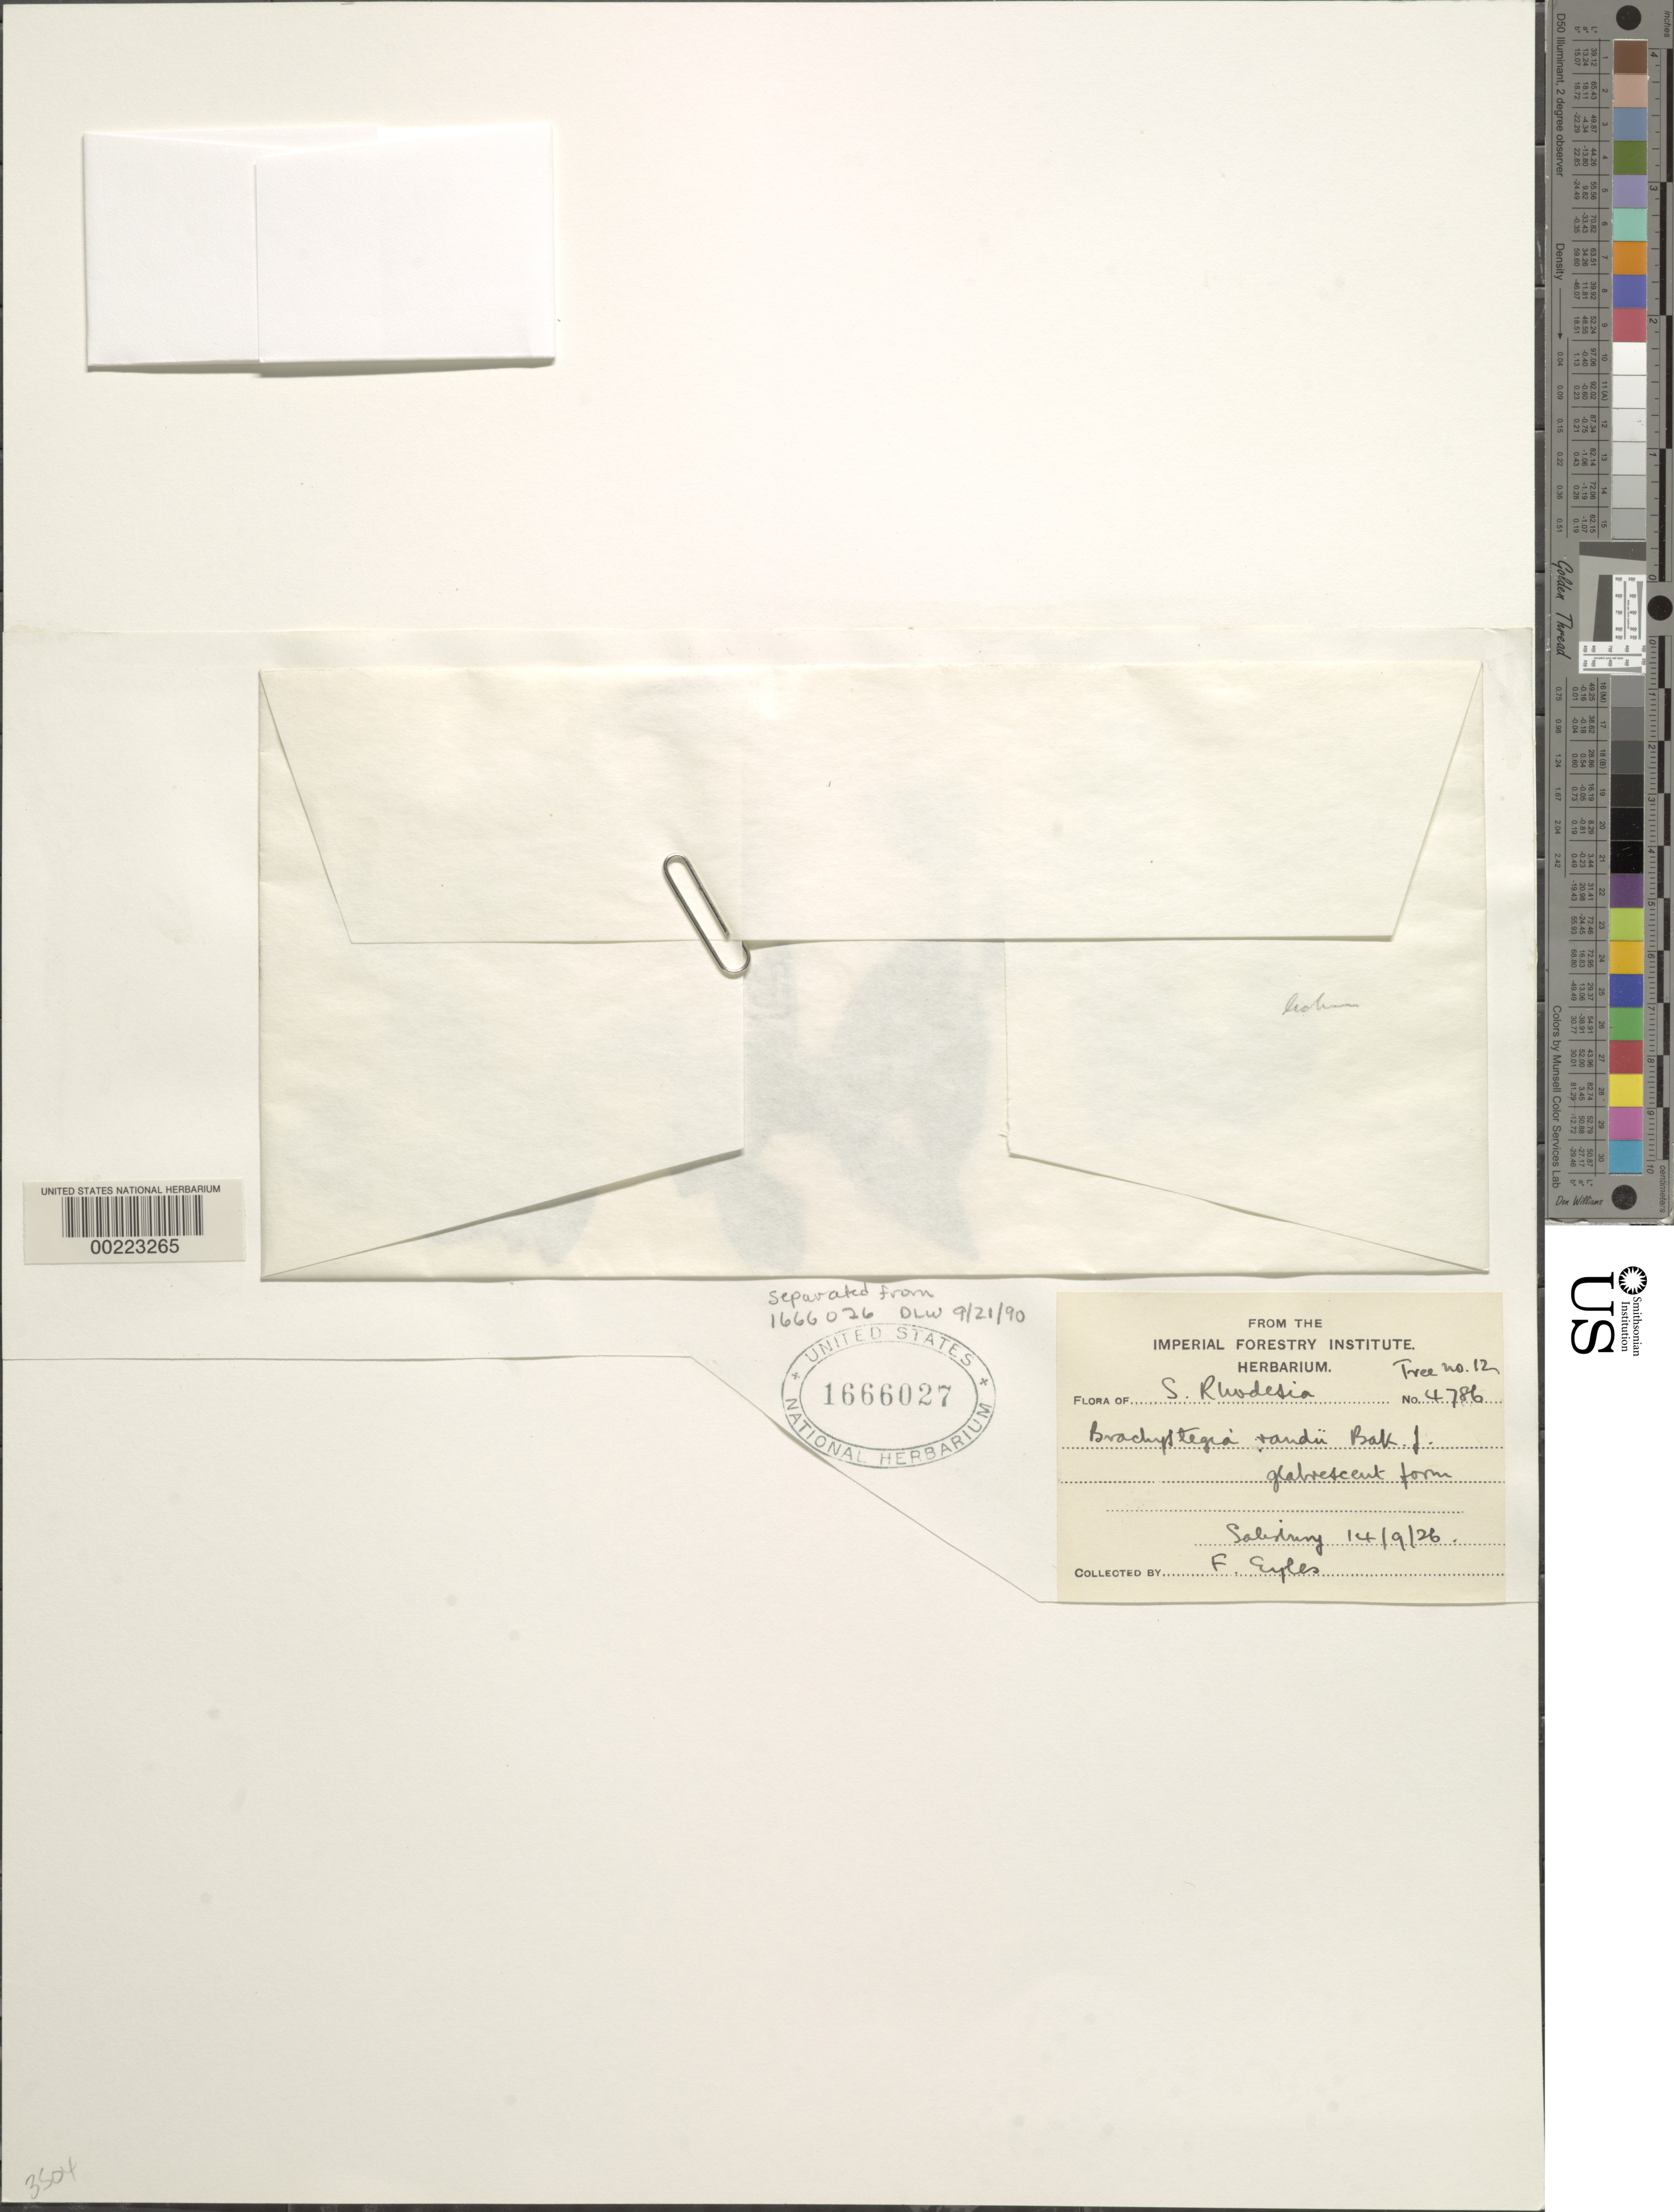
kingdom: Plantae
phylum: Tracheophyta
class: Magnoliopsida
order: Fabales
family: Fabaceae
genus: Brachystegia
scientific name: Brachystegia randii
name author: Baker f.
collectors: F. Eyles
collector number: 4786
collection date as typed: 14 Sep 1926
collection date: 1926-09-14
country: Zambia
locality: Salisbury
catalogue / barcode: US 1666027